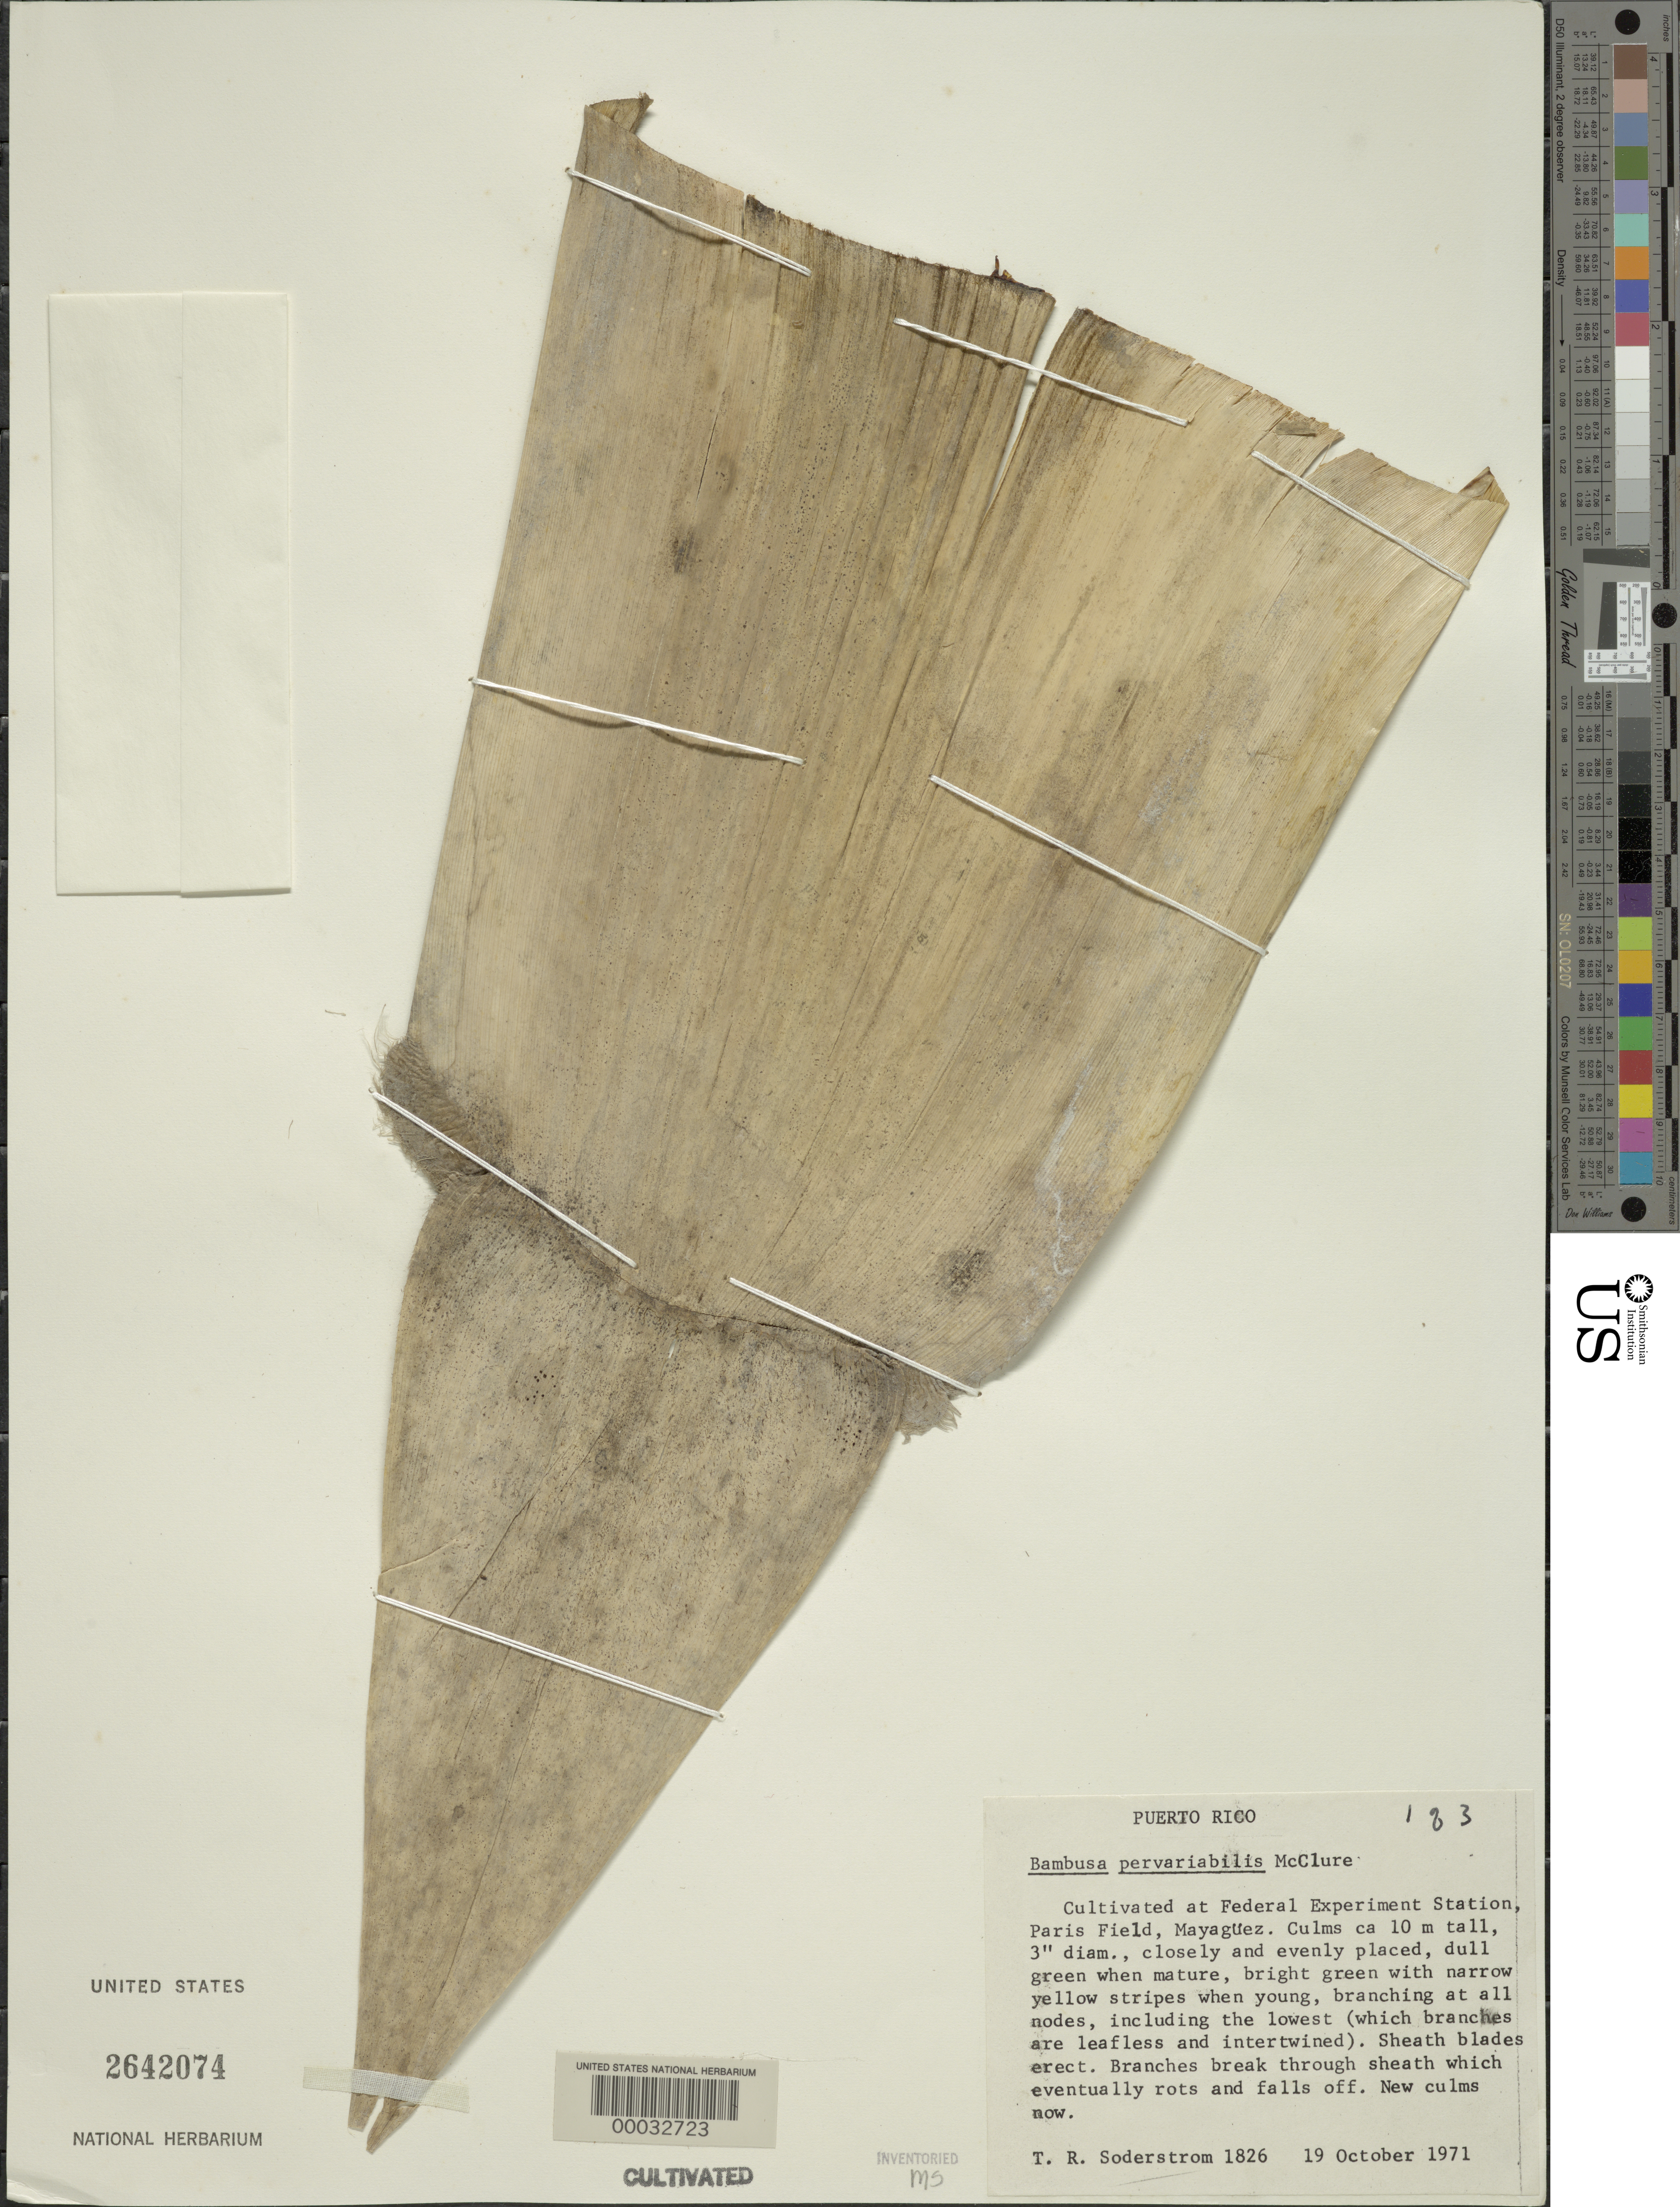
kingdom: Plantae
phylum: Tracheophyta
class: Liliopsida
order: Poales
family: Poaceae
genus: Bambusa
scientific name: Bambusa pervariabilis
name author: McClure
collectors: T. R. Soderstrom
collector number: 1826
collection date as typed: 19 Oct 1971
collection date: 1971-10-19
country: Puerto Rico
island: Greater Antilles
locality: Federal experimental station, paris field-mayaguez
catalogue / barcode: US 2642074